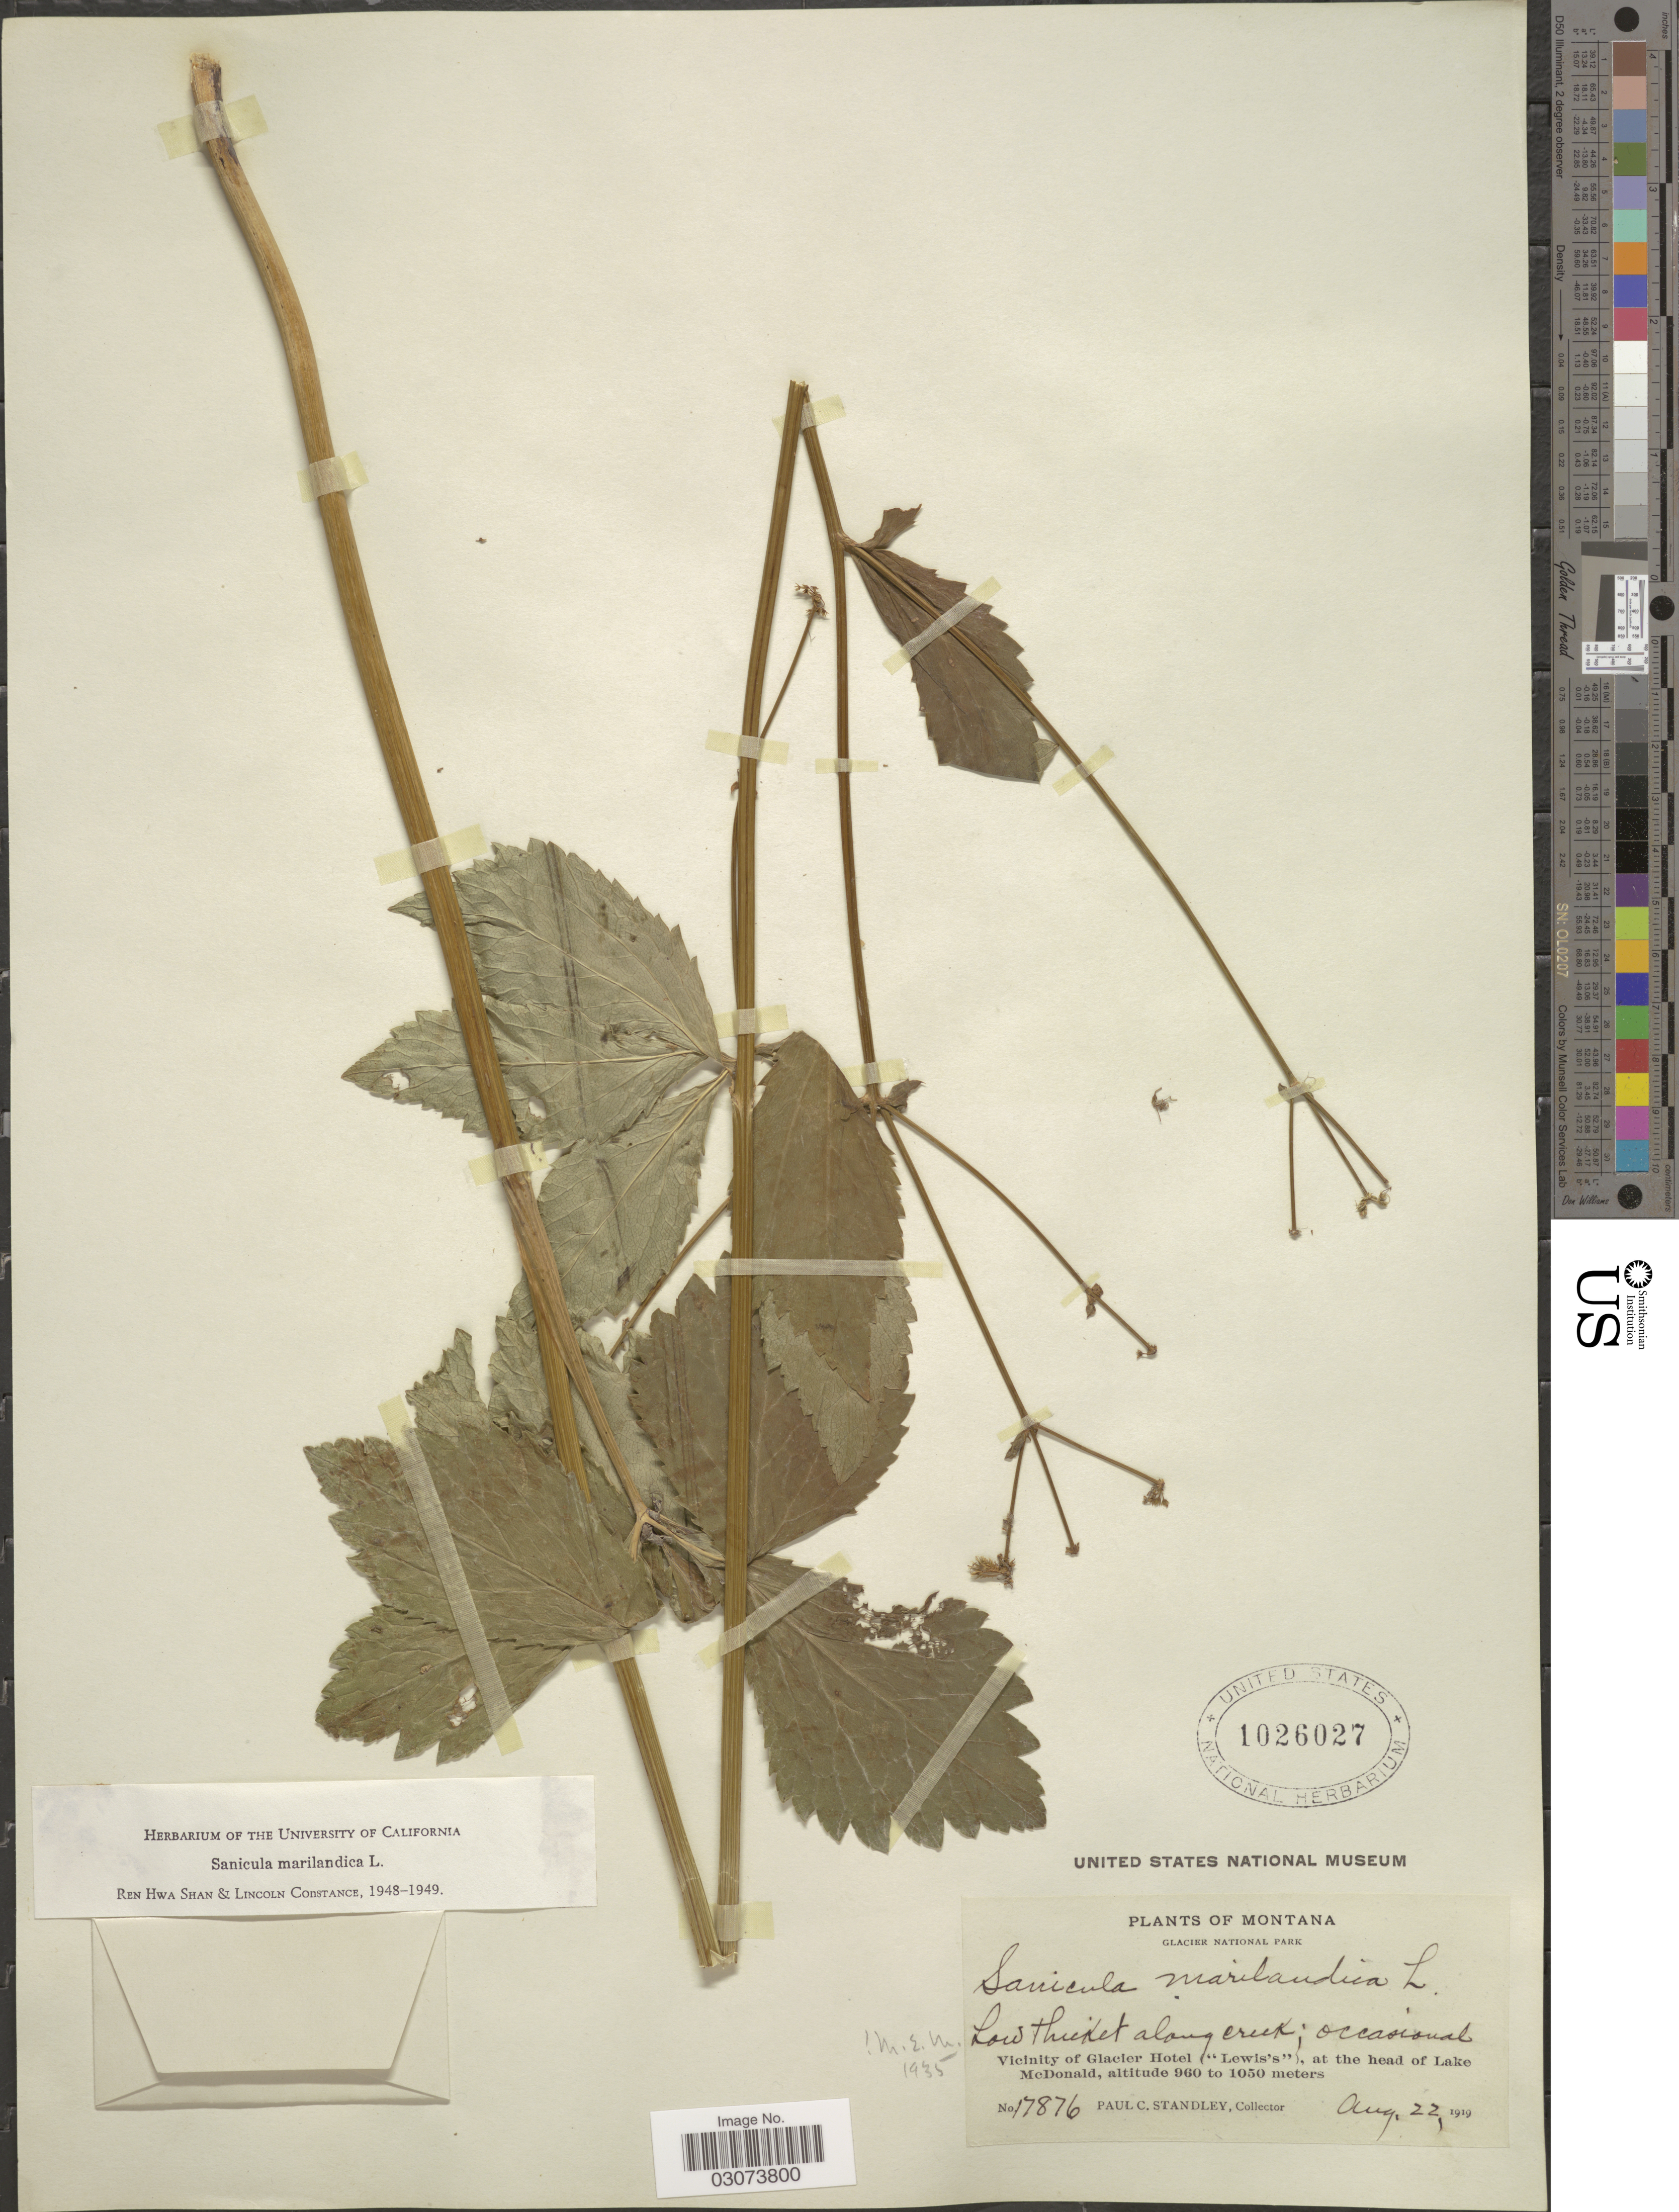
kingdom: Plantae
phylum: Tracheophyta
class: Magnoliopsida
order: Apiales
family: Apiaceae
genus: Sanicula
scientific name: Sanicula marilandica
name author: L.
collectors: P. C. Standley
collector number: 17876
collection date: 1919-08-22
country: United States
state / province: Montana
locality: Glacier National Park. Vicinity of Glacier Hotel ("Lewis's"), at the head of Lake McDonald.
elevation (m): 960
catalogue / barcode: US 1026027